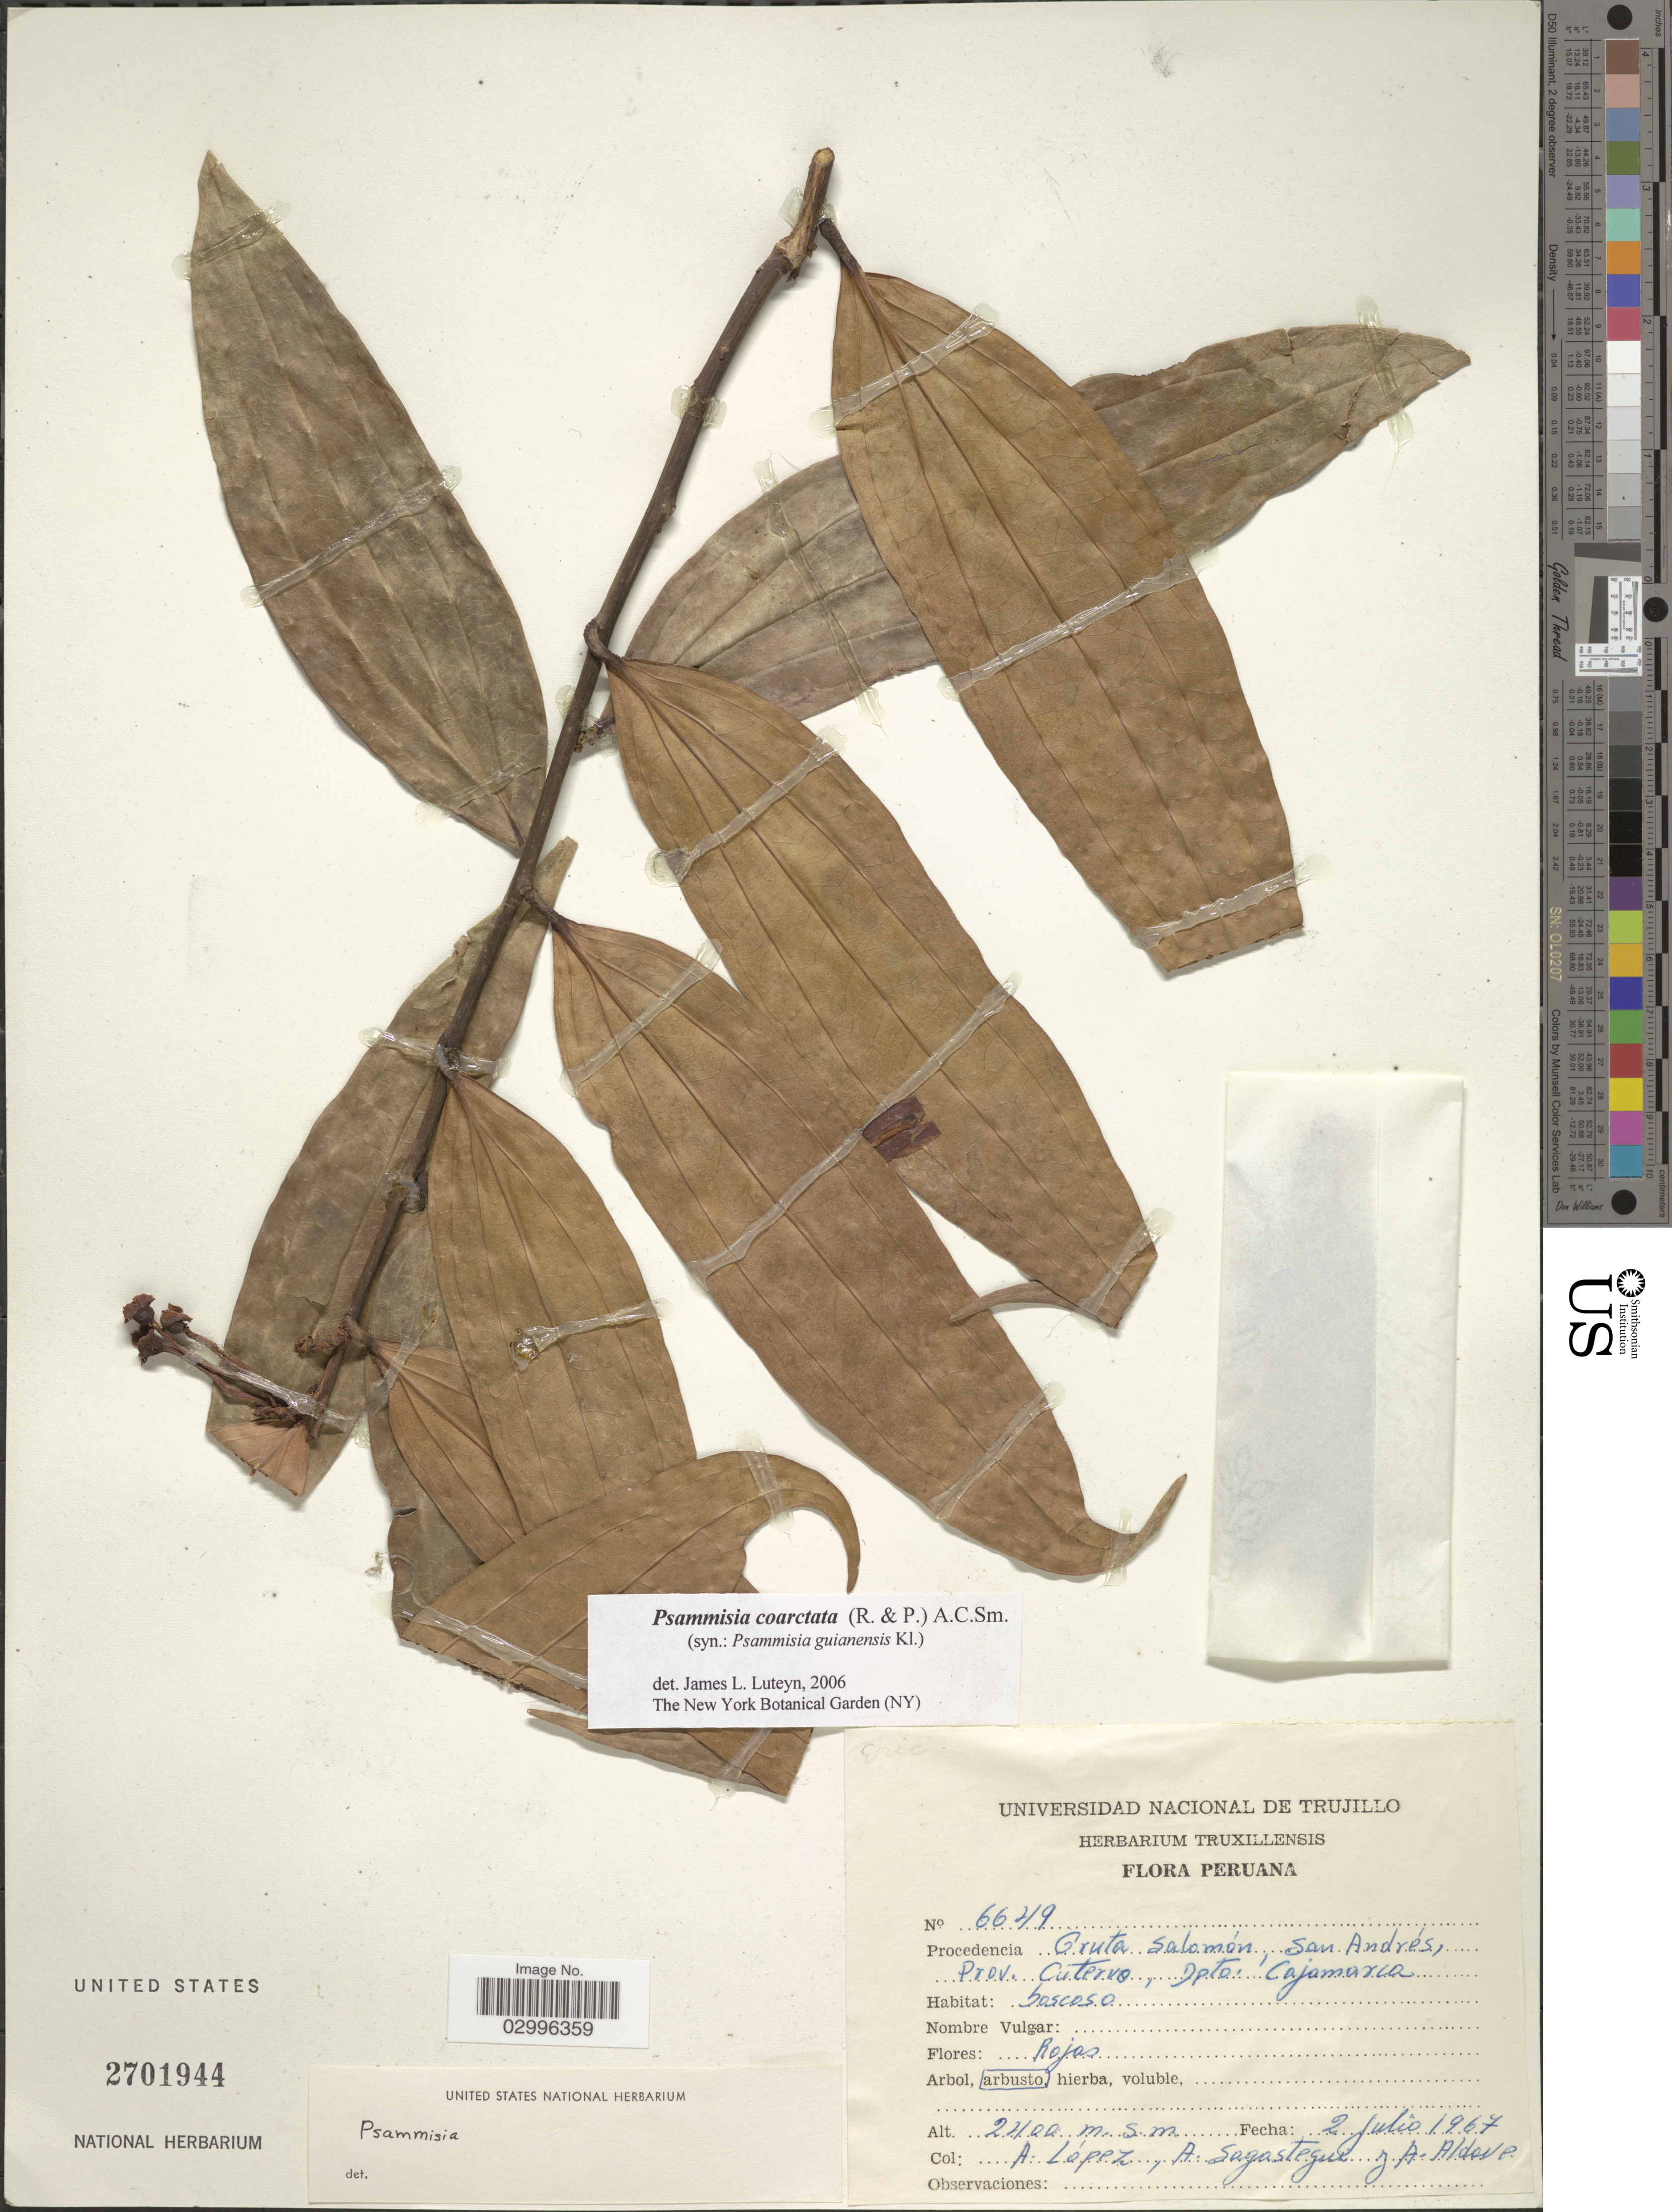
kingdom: Plantae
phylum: Tracheophyta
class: Magnoliopsida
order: Ericales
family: Ericaceae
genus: Psammisia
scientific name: Psammisia coarctata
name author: (Ruiz & Pav.) A.C. Sm.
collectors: A. López, A. Sagastegui & A. Aldave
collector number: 6649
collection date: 1967-07-02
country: Peru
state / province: Cajamarca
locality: Gruta Salomón, San Adrés, Prov. Cutervo, Dpto. Cajamarca.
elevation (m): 2400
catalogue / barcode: US 2701944